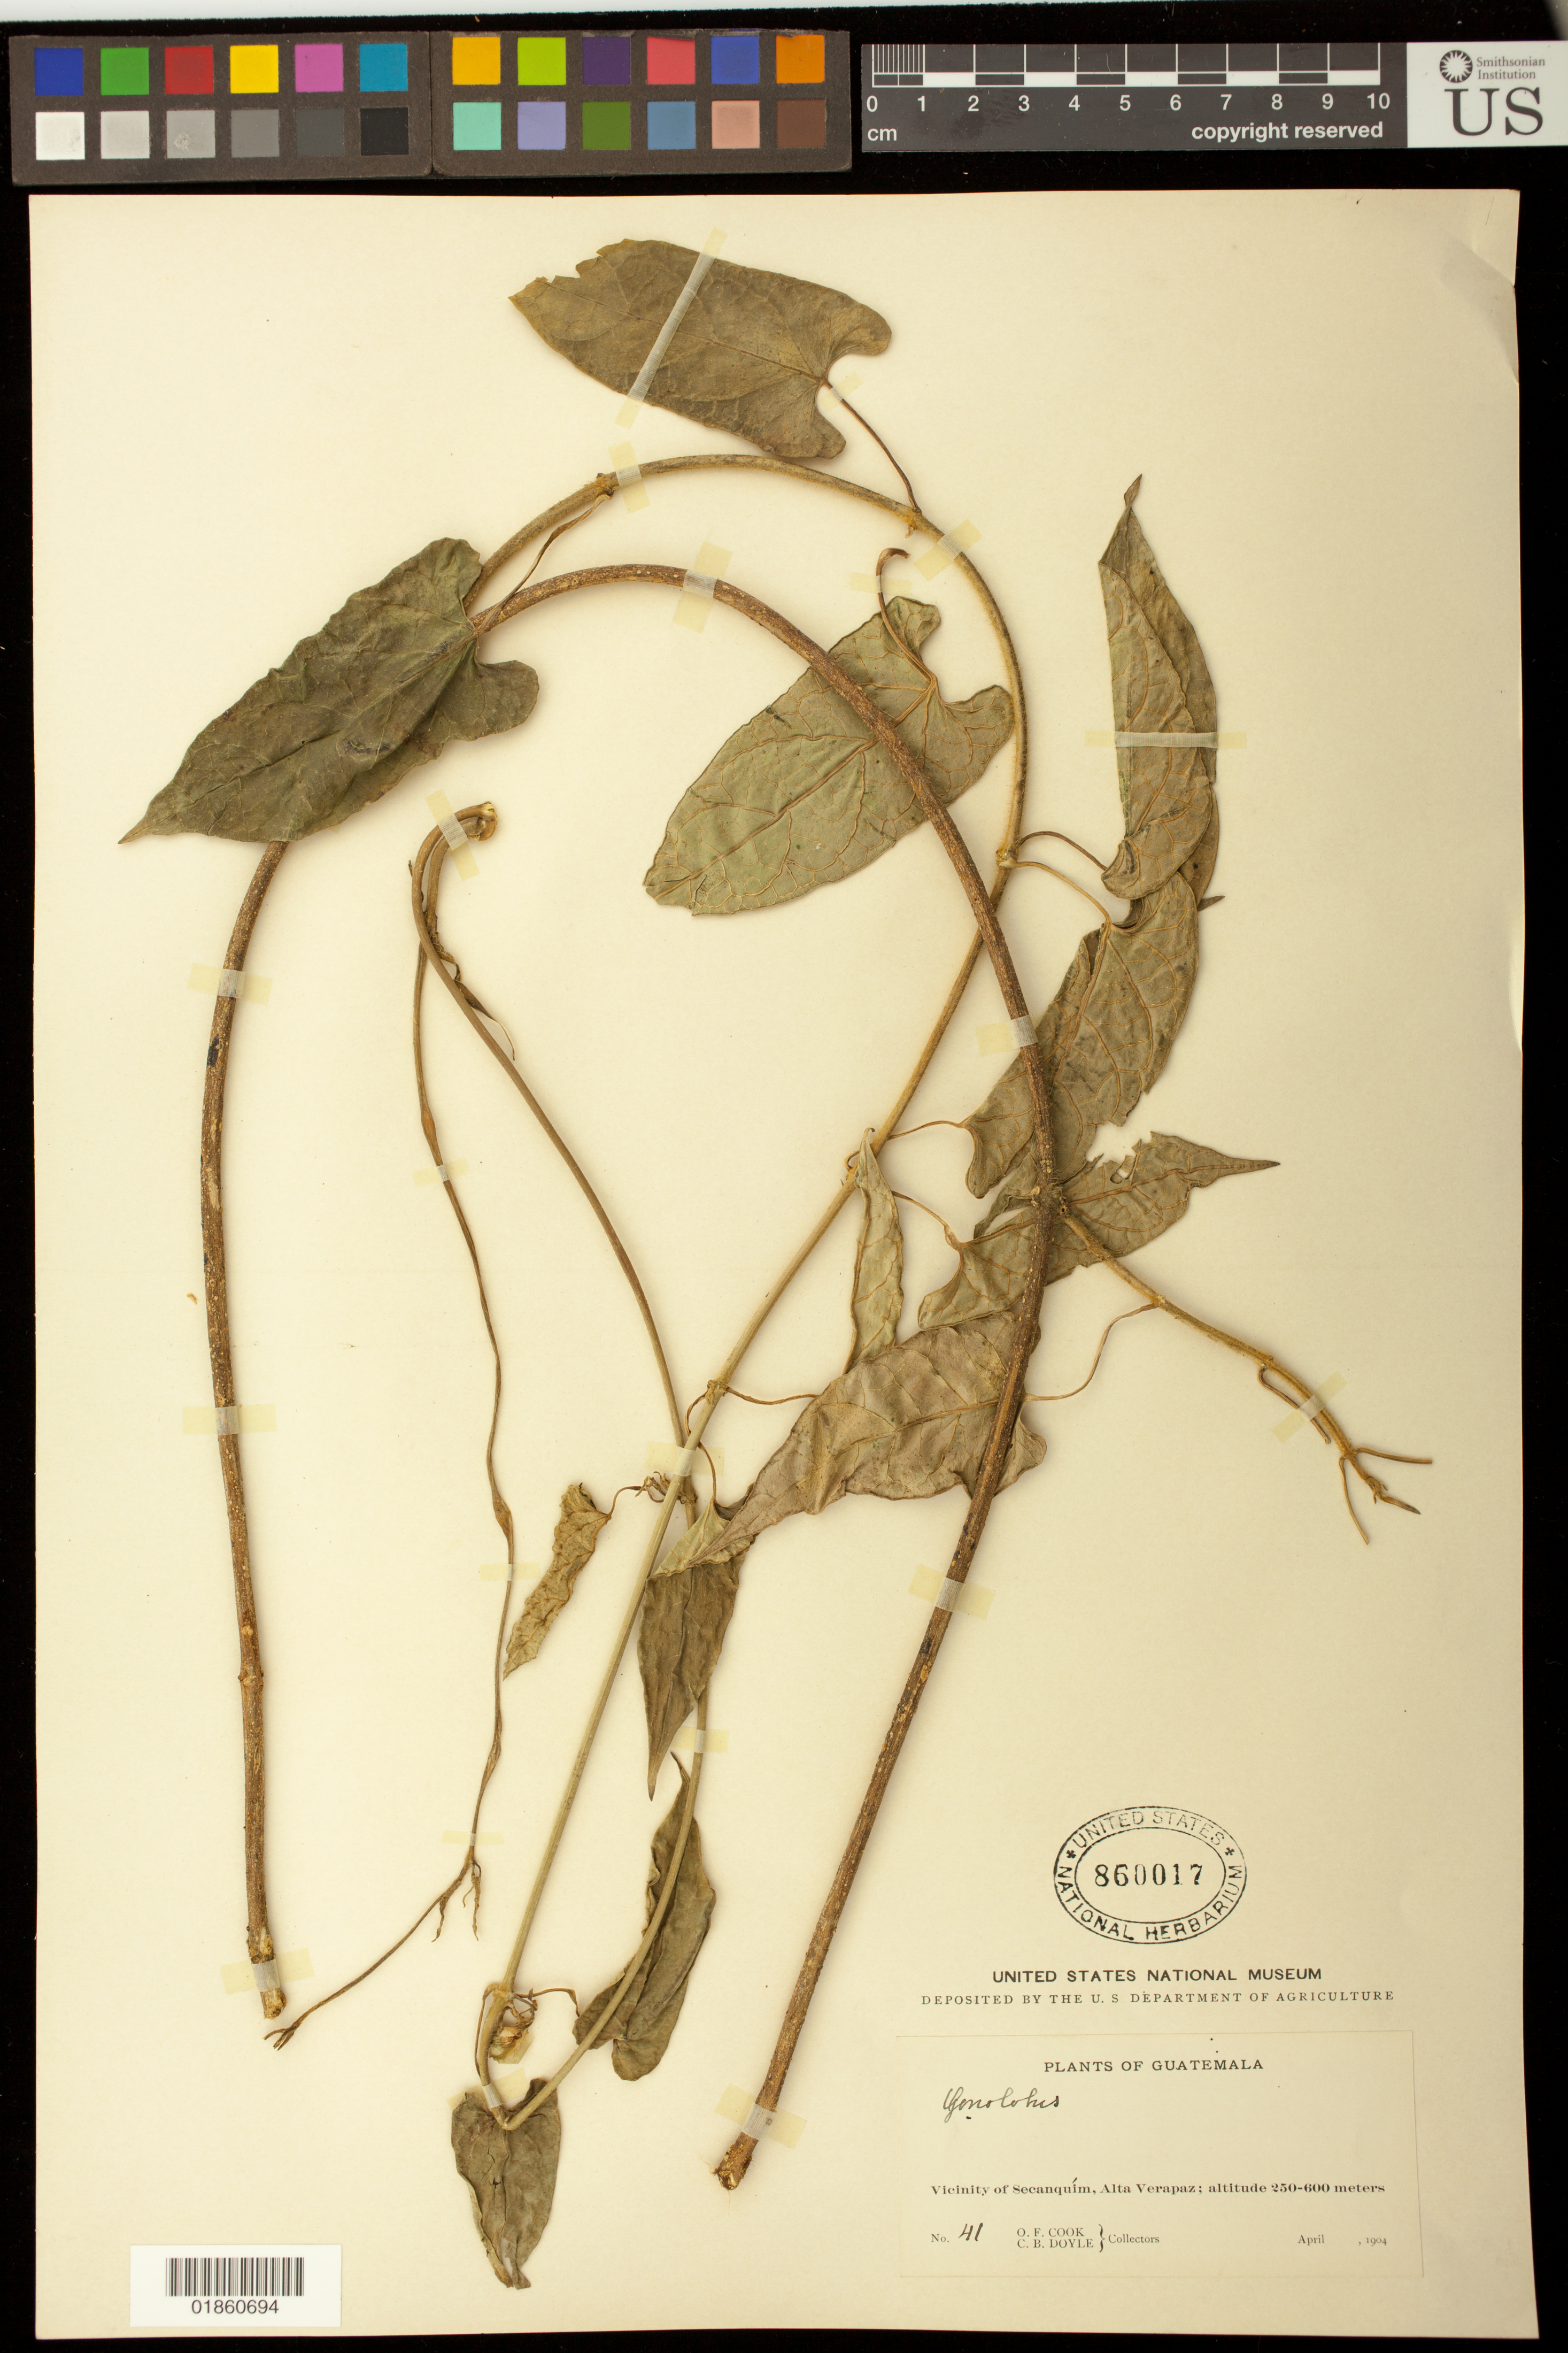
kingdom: Plantae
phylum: Tracheophyta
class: Magnoliopsida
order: Gentianales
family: Apocynaceae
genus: Gonolobus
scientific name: Gonolobus macranthus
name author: Kunze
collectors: O. F. Cook & C. Doyle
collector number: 41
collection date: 1904-04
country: Guatemala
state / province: Alta Verapaz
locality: Vicinity of Secanquim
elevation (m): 250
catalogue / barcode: US 860017